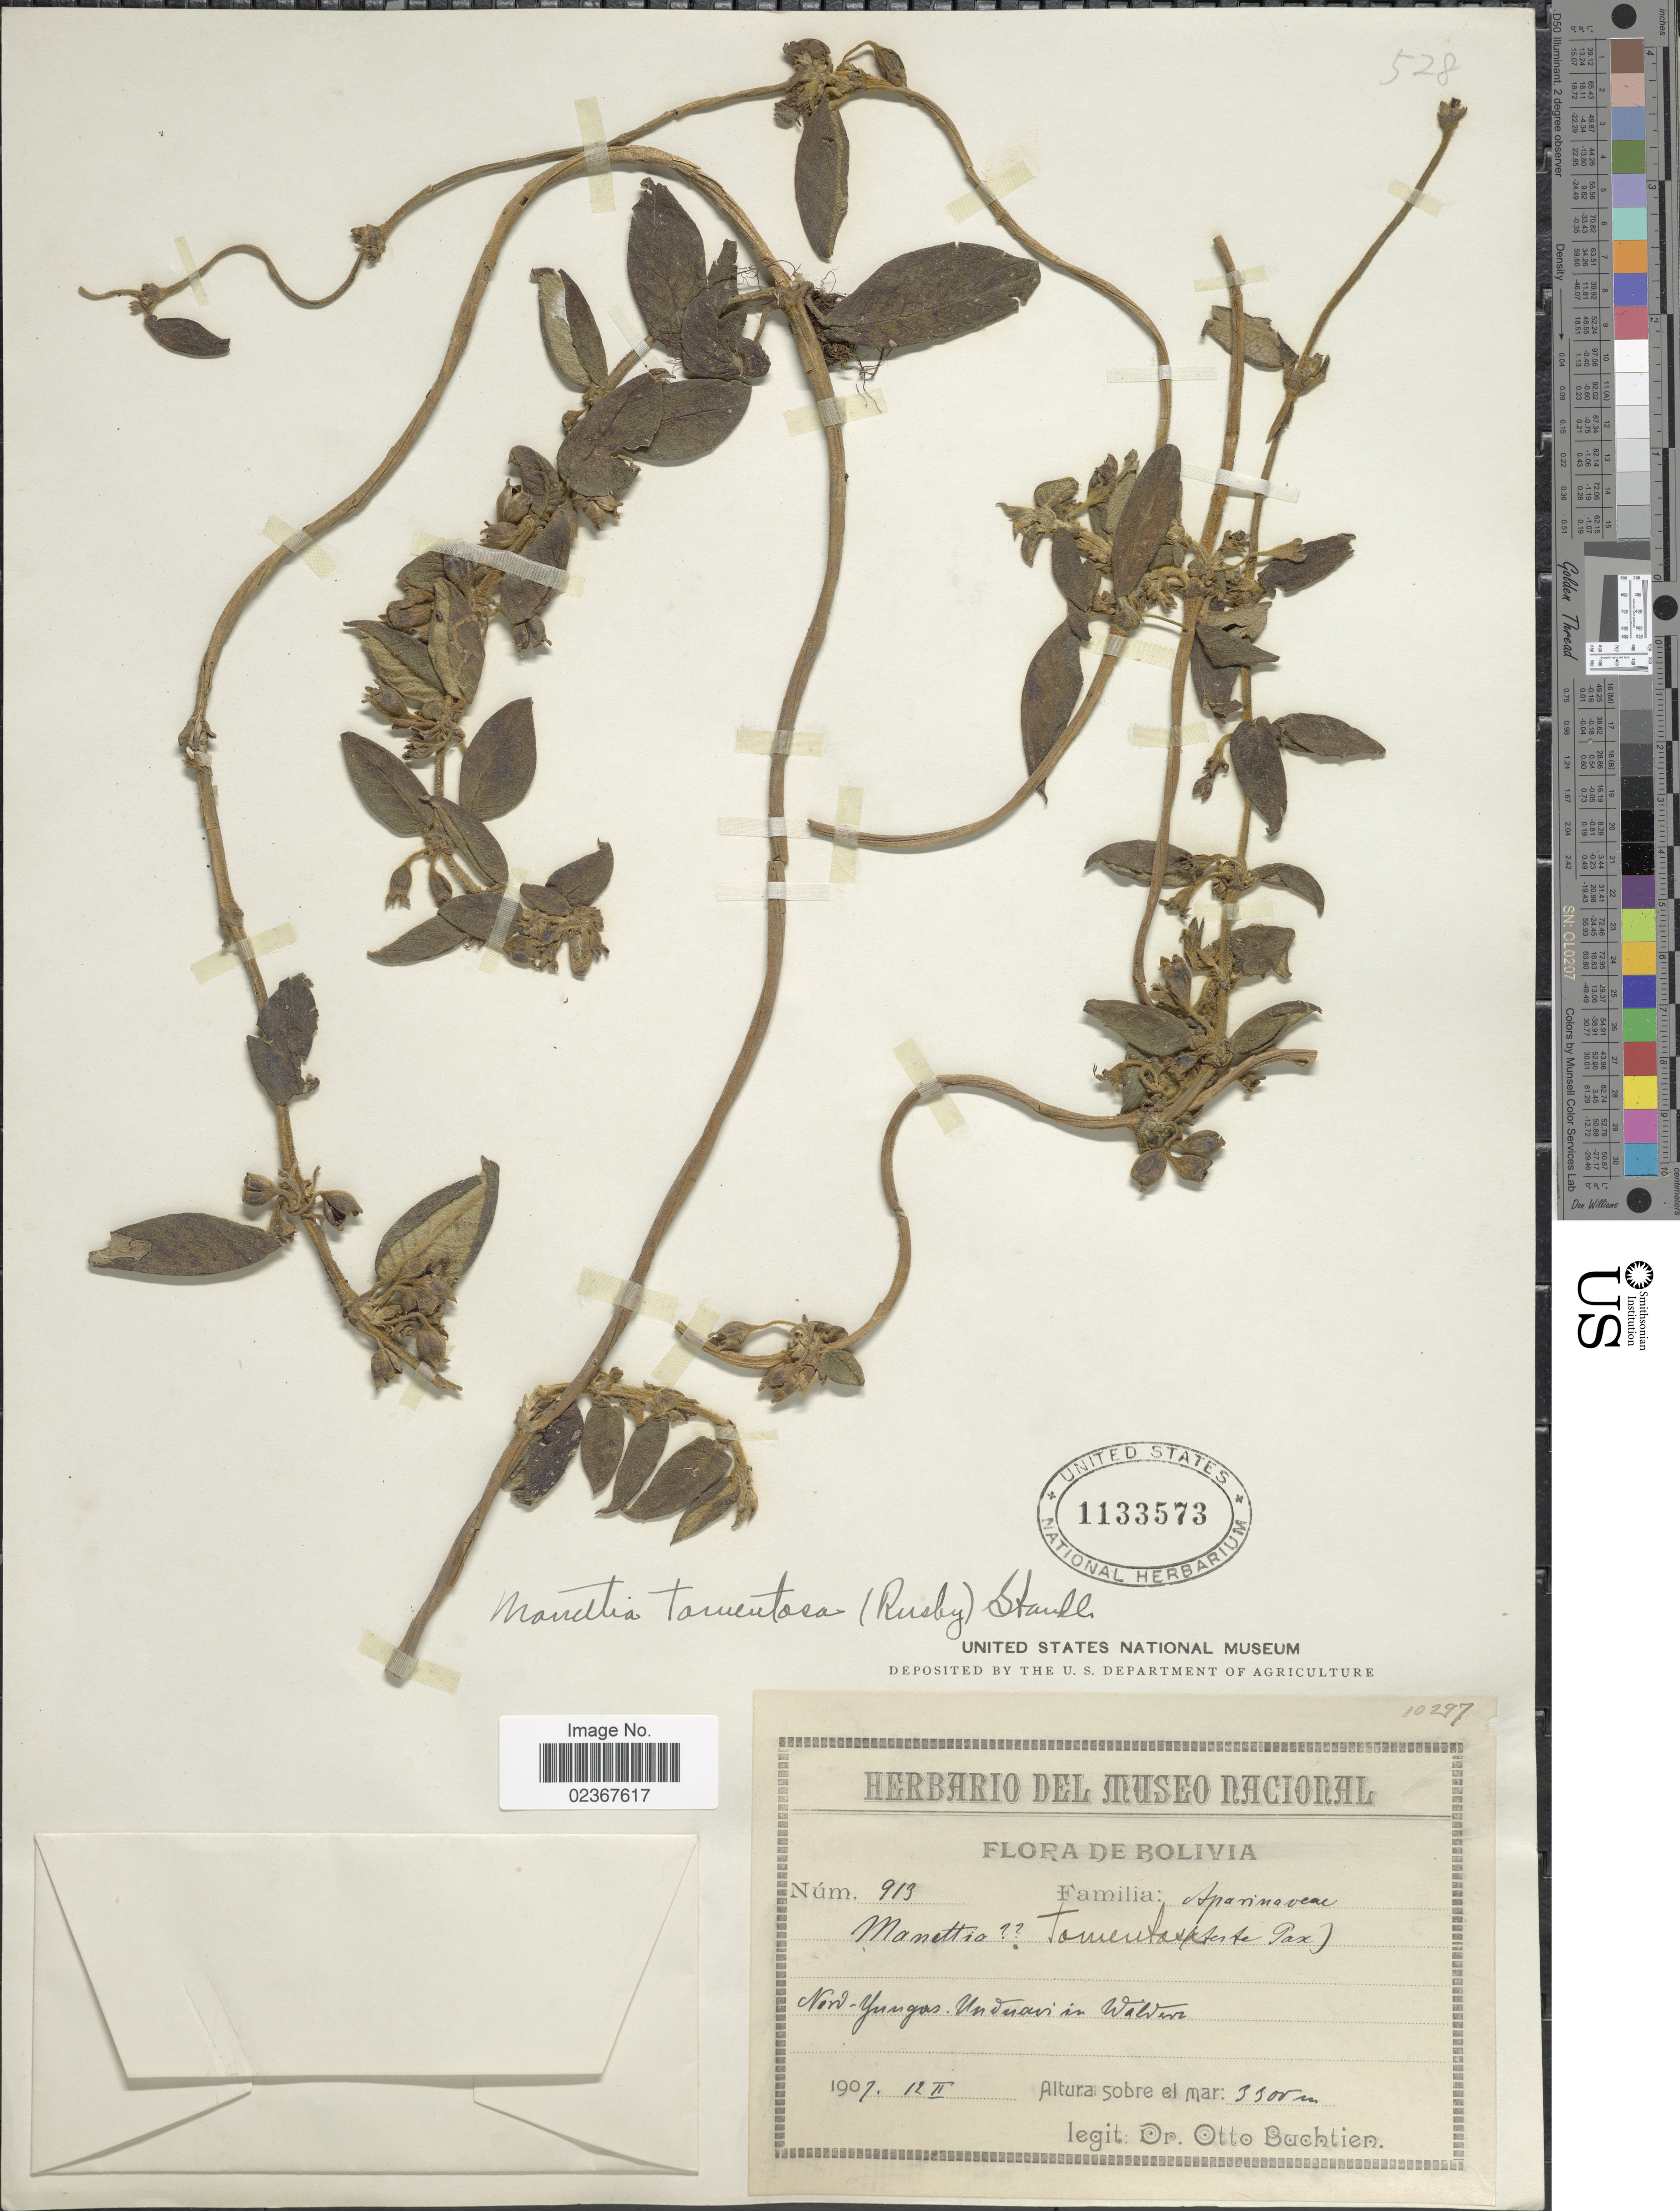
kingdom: Plantae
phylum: Tracheophyta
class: Magnoliopsida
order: Gentianales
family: Rubiaceae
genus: Manettia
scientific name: Manettia tomentosa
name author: (Rusby) Standl.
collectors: O. Buchtien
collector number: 913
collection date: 1907-02-12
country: Bolivia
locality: Nord-Yungas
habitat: in Waldern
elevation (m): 3300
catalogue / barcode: US 1133573